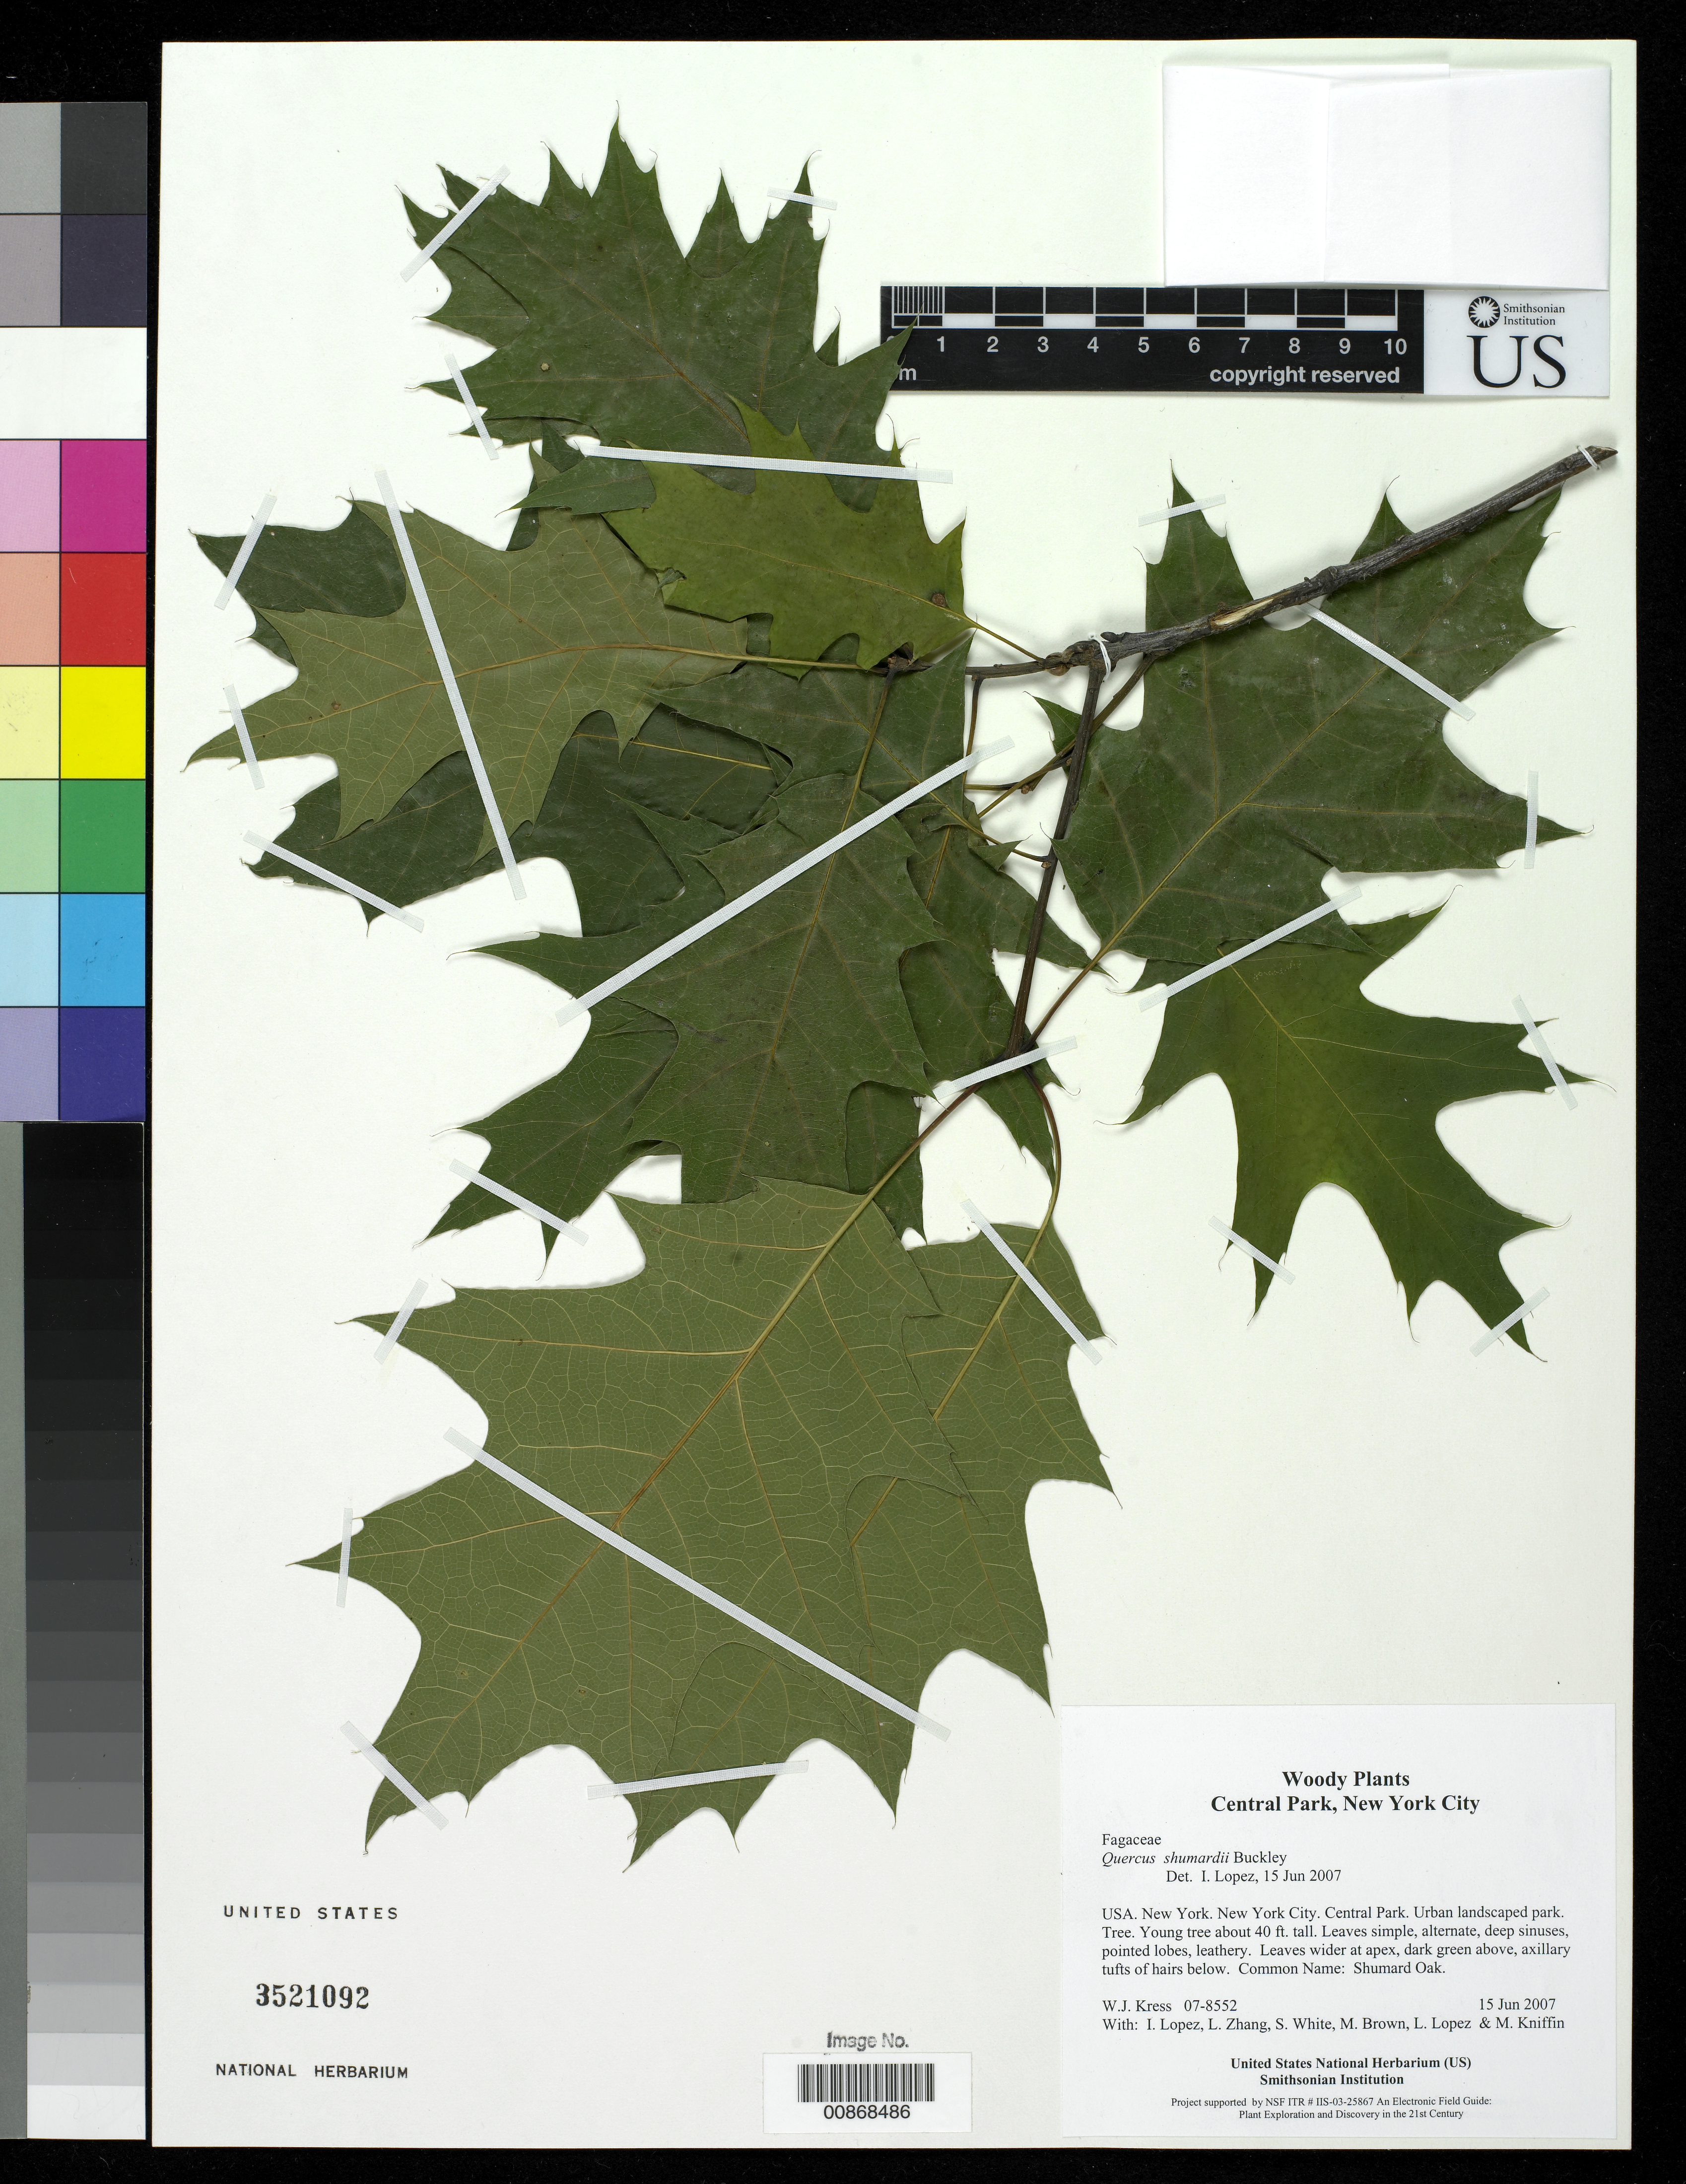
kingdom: Plantae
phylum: Tracheophyta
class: Magnoliopsida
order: Fagales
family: Fagaceae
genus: Quercus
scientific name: Quercus shumardii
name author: Buckley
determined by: Lopez, Ida C., (BOT), Smithsonian Institution - National Museum of Natural History (UNITED STATES)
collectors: W. J. Kress, I. C. Lopez, L. B. Zhang, S. White, M. Brown, L. López & M. Kniffin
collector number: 07-8552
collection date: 2007-06-15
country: United States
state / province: New York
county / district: New York City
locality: Central Park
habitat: Urban landscaped park.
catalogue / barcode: US 3521092